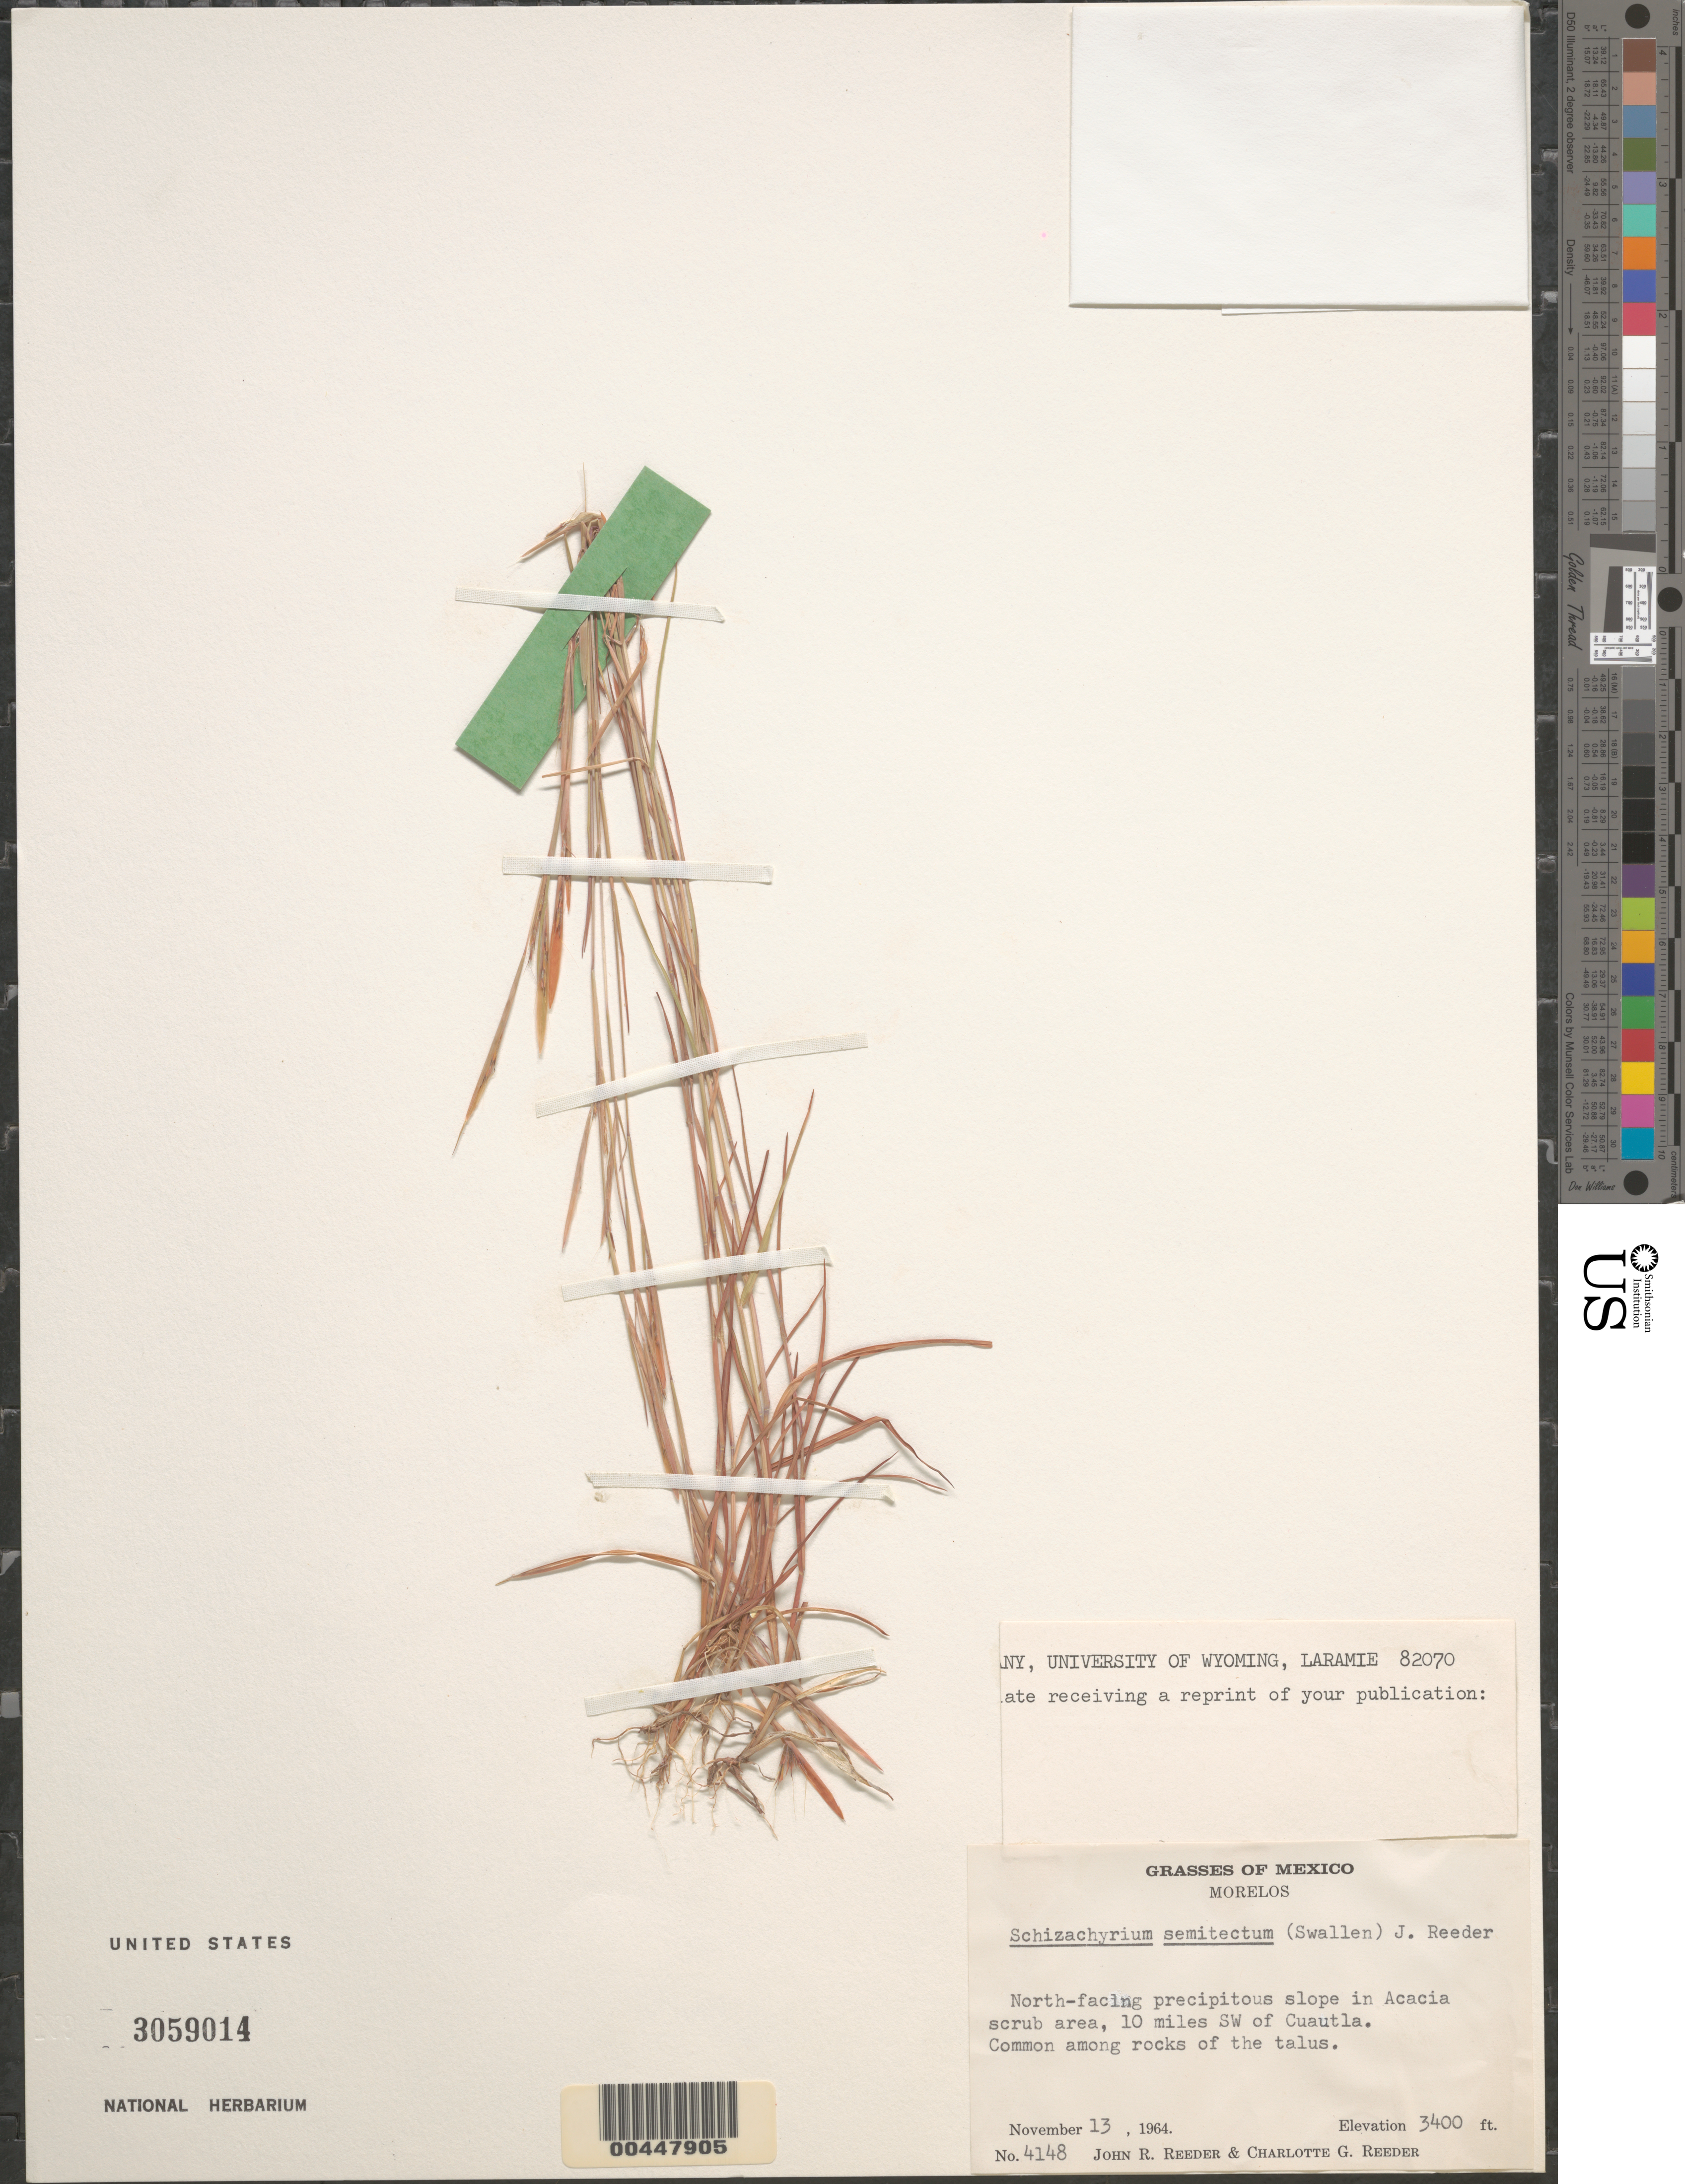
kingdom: Plantae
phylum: Tracheophyta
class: Liliopsida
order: Poales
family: Poaceae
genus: Andropogon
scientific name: Andropogon semitectus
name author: Swallen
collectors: J. R. Reeder & C. G. Reeder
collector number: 4148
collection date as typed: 13 Nov 1964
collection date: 1964-11-13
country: Mexico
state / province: Morelos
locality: North-facing precipitous slope, 10 miles SW of Cuautla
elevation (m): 1036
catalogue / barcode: US 3059014